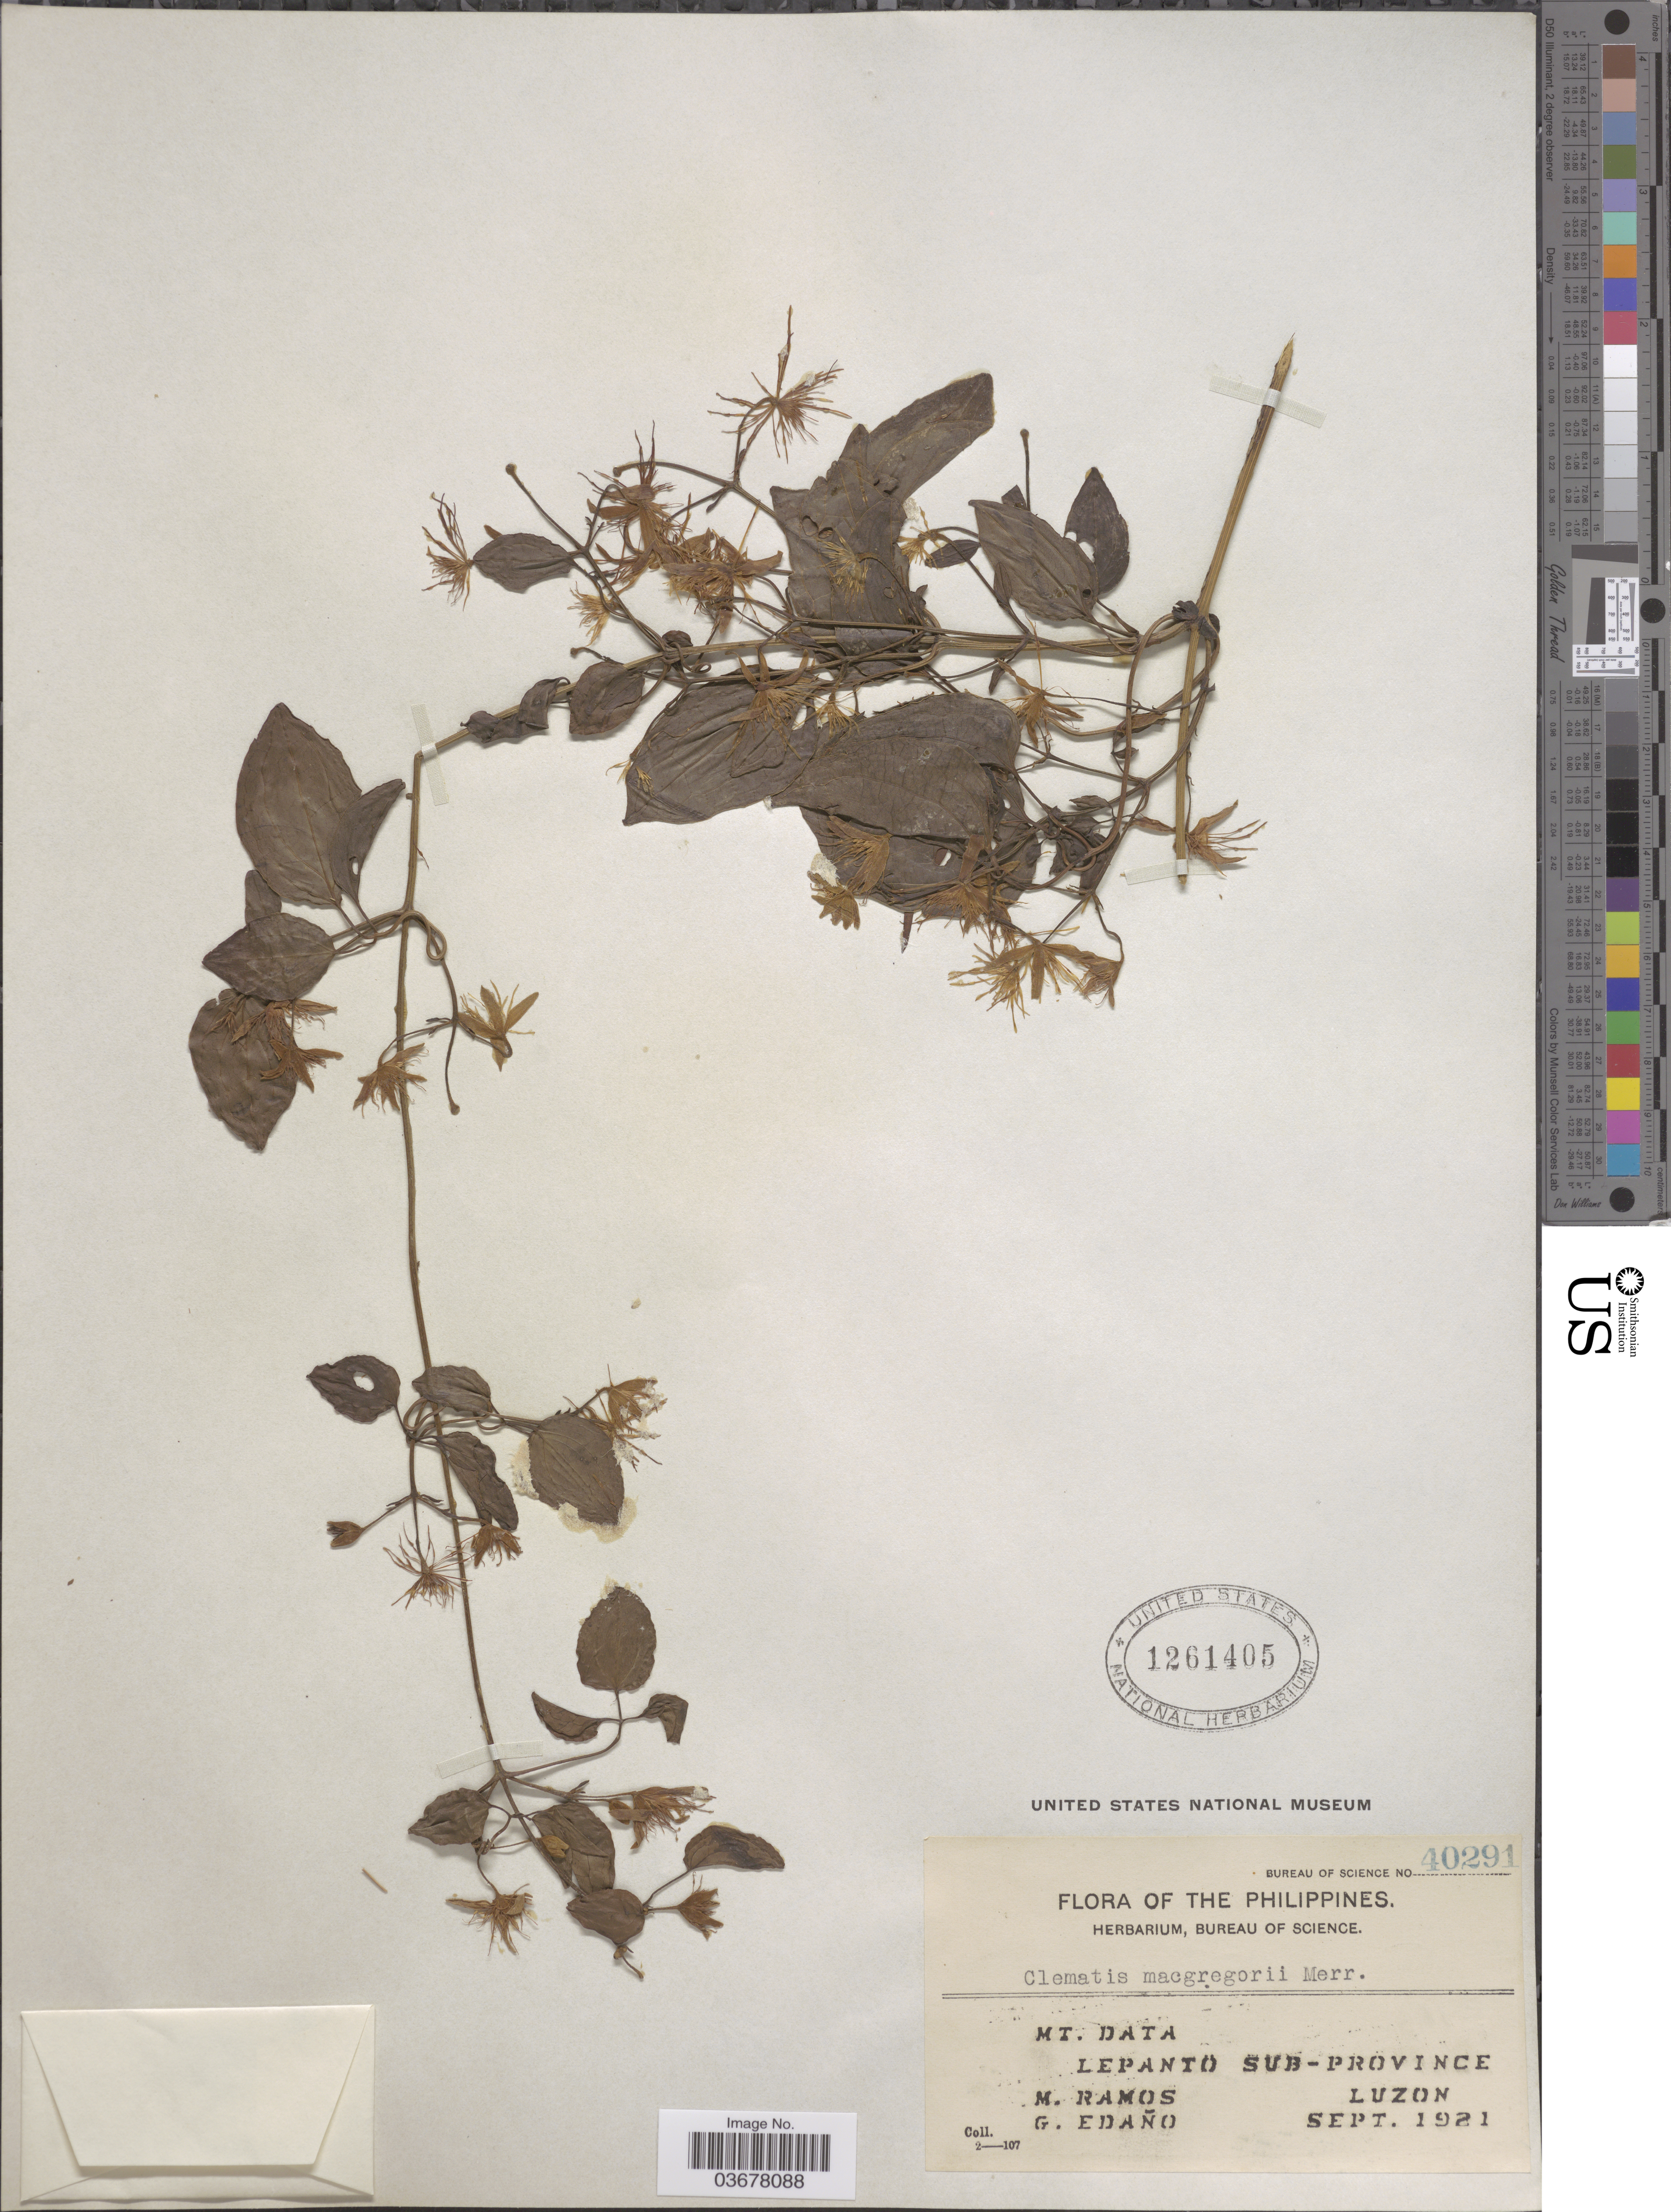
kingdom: Plantae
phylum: Tracheophyta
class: Magnoliopsida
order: Ranunculales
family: Ranunculaceae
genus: Clematis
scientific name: Clematis macgregorii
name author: Merr.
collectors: M. Ramos & G. Edaño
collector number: Bureau of Science 40291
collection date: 1921-09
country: Philippines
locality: Mt. Data. Lepanto Sub-Province. Luzon.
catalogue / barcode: US 1261405